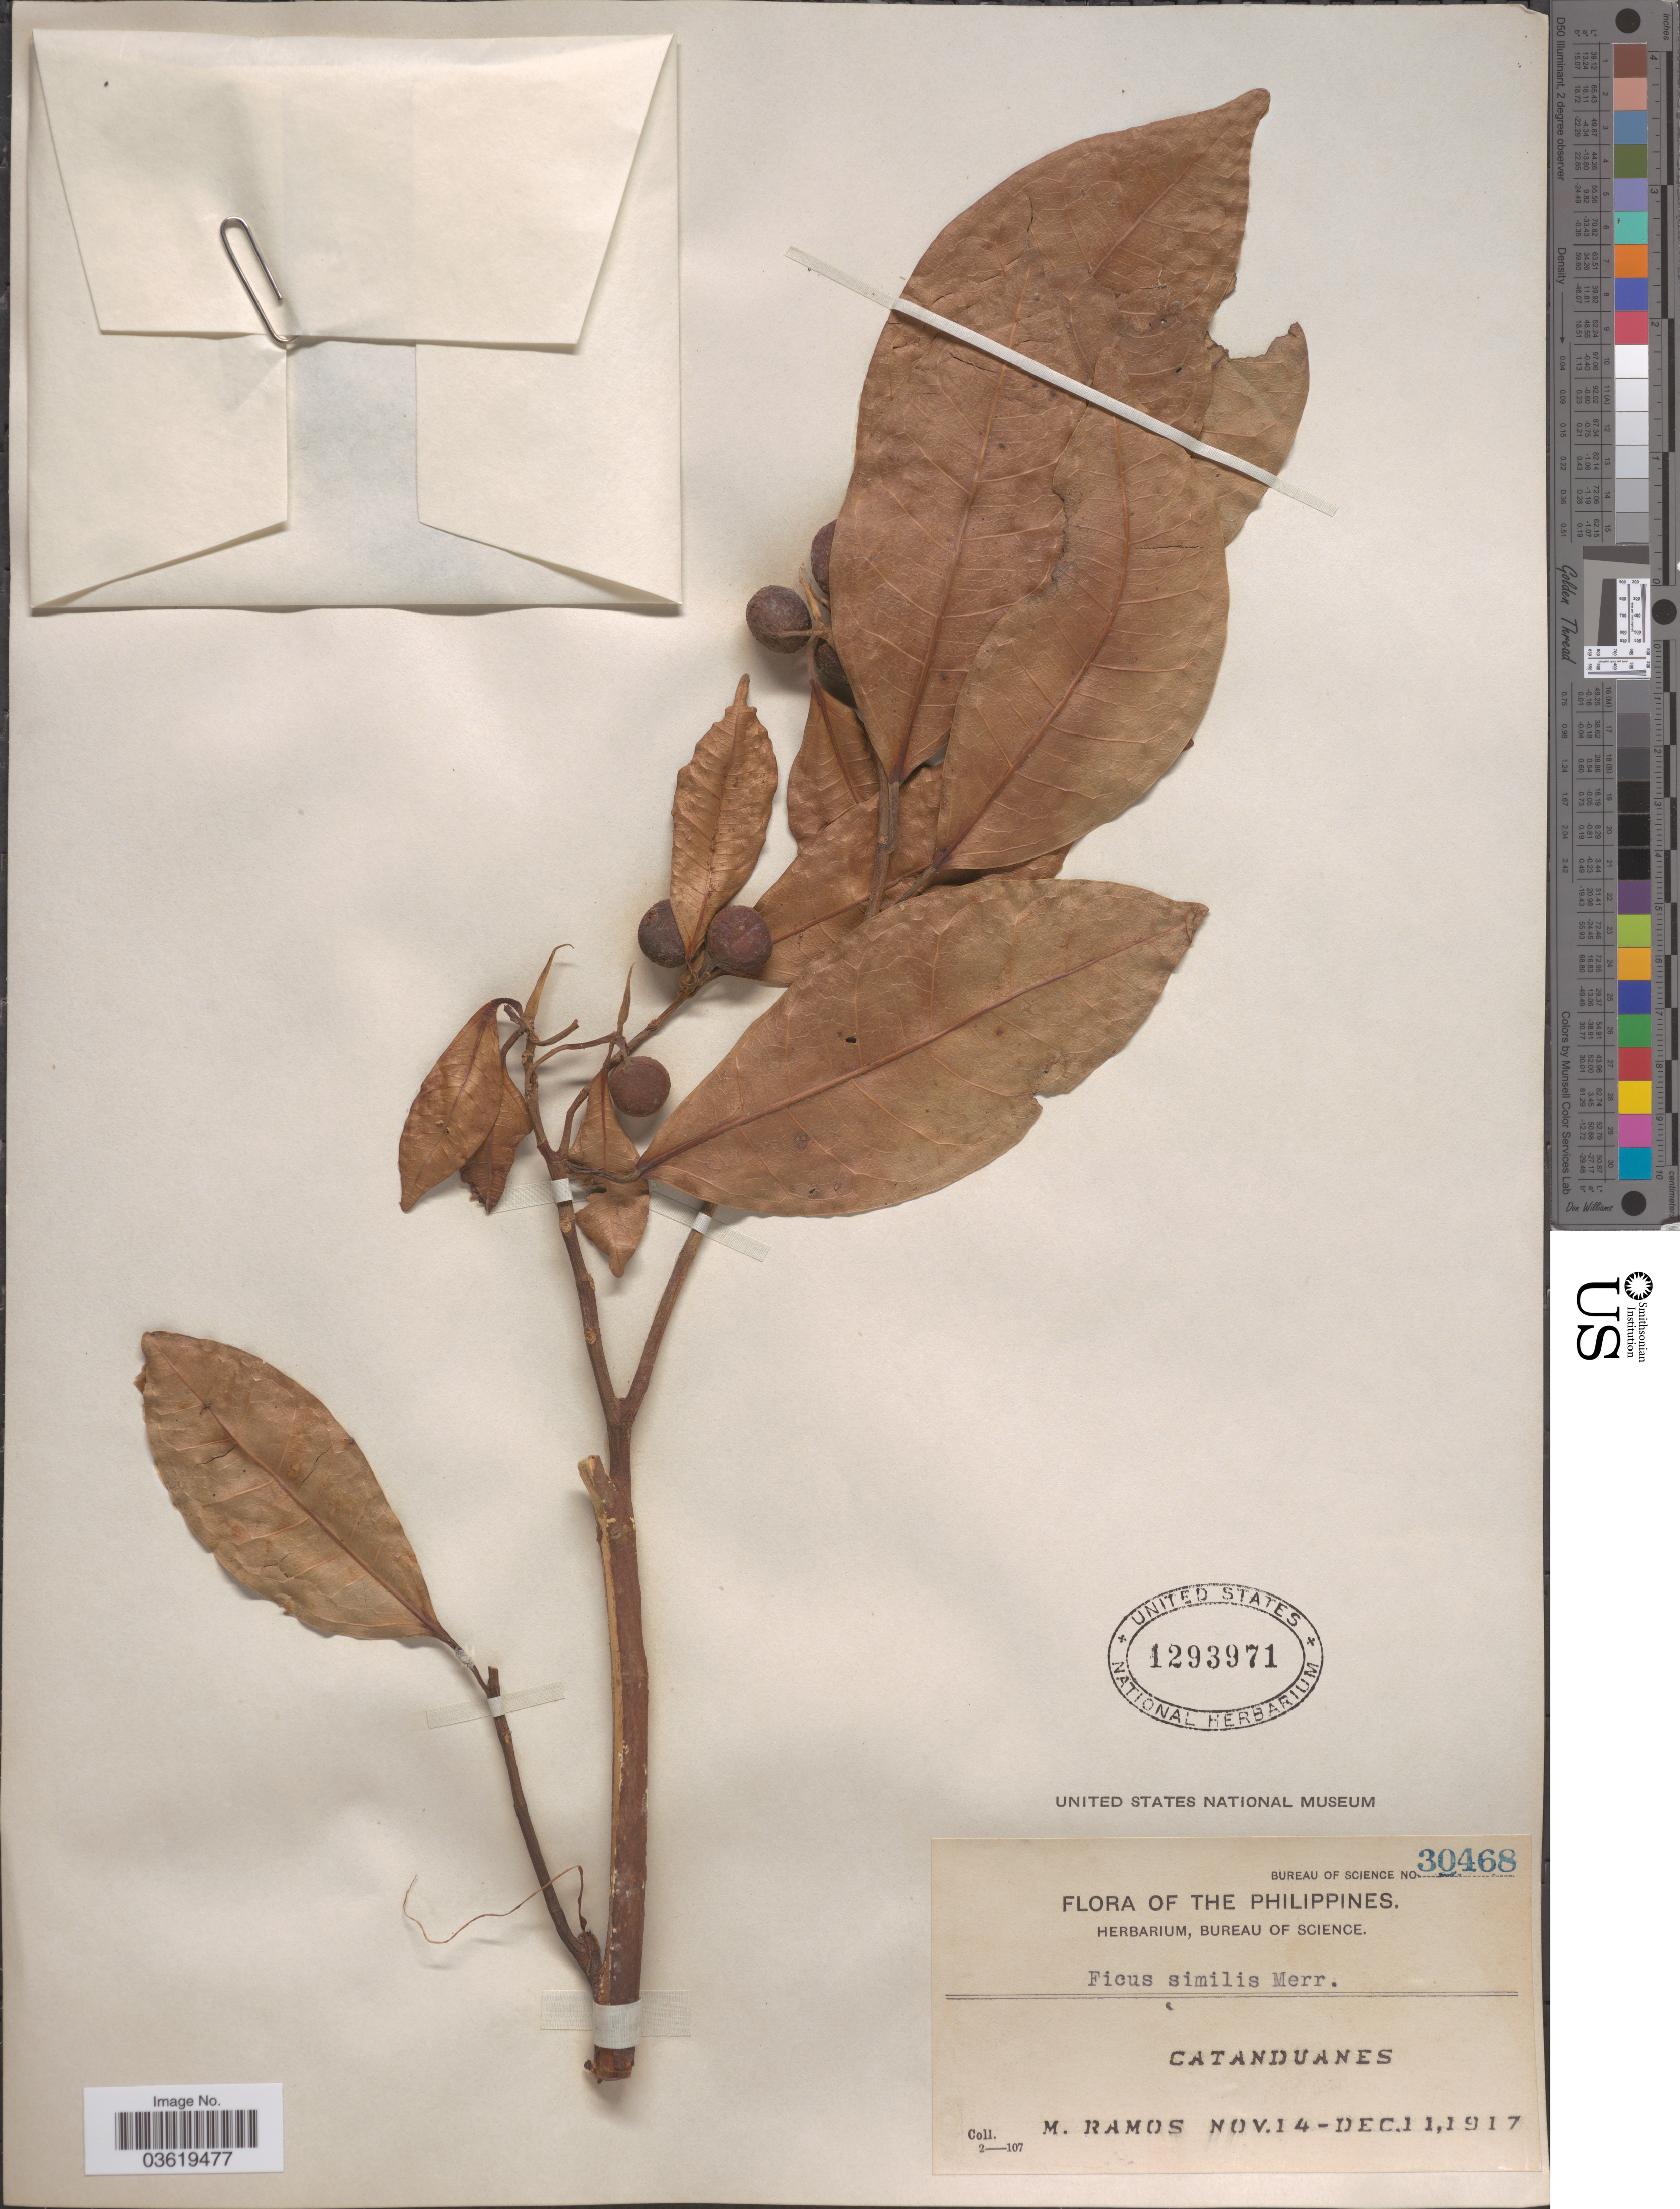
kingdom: Plantae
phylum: Tracheophyta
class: Magnoliopsida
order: Rosales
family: Moraceae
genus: Ficus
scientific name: Ficus pubinervis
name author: Blume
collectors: M. Ramos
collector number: Bureau of Science 30468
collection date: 1917-11-14/1917-12-11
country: Philippines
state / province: Bicol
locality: Catanduanes.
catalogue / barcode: US 1293971